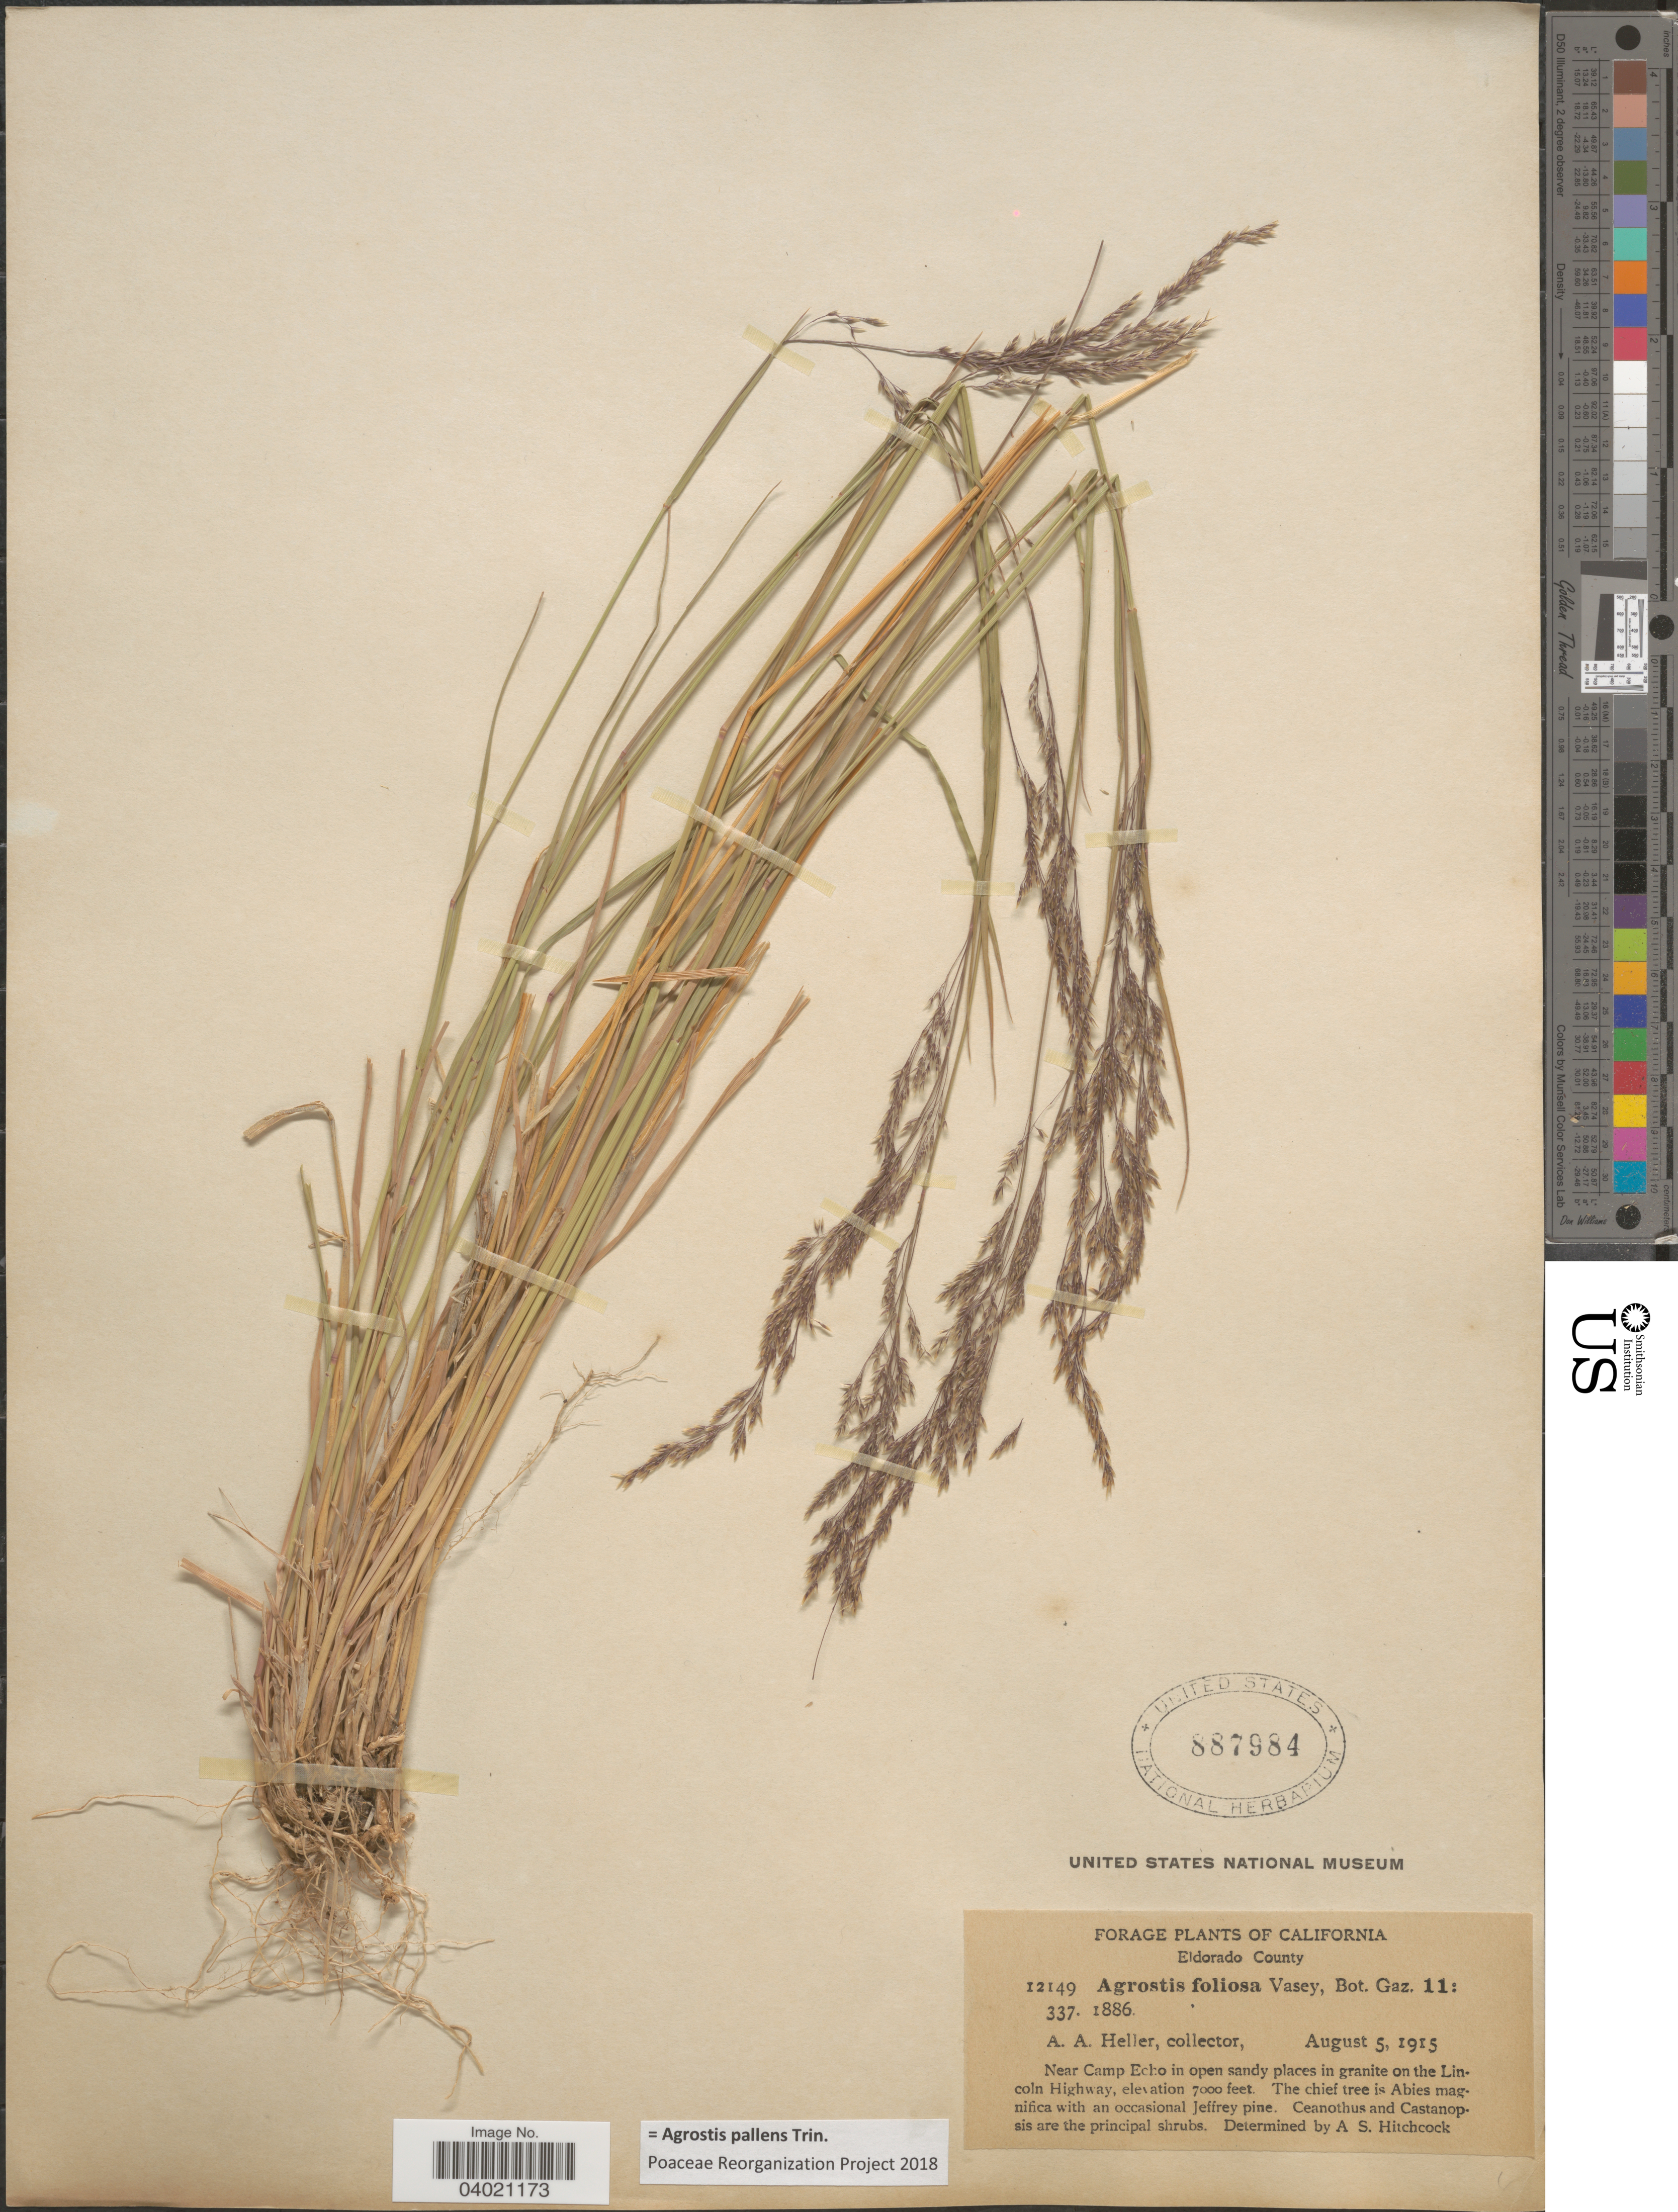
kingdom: Plantae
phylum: Tracheophyta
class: Liliopsida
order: Poales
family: Poaceae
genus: Agrostis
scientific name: Agrostis pallens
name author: Trin.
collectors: A. A. Heller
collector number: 12149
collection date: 1915-08-05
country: United States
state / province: California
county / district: El Dorado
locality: Eldorado County. Near Camp Echo in open sandy places in granite on the Lincoln Highway.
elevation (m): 2134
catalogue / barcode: US 887984